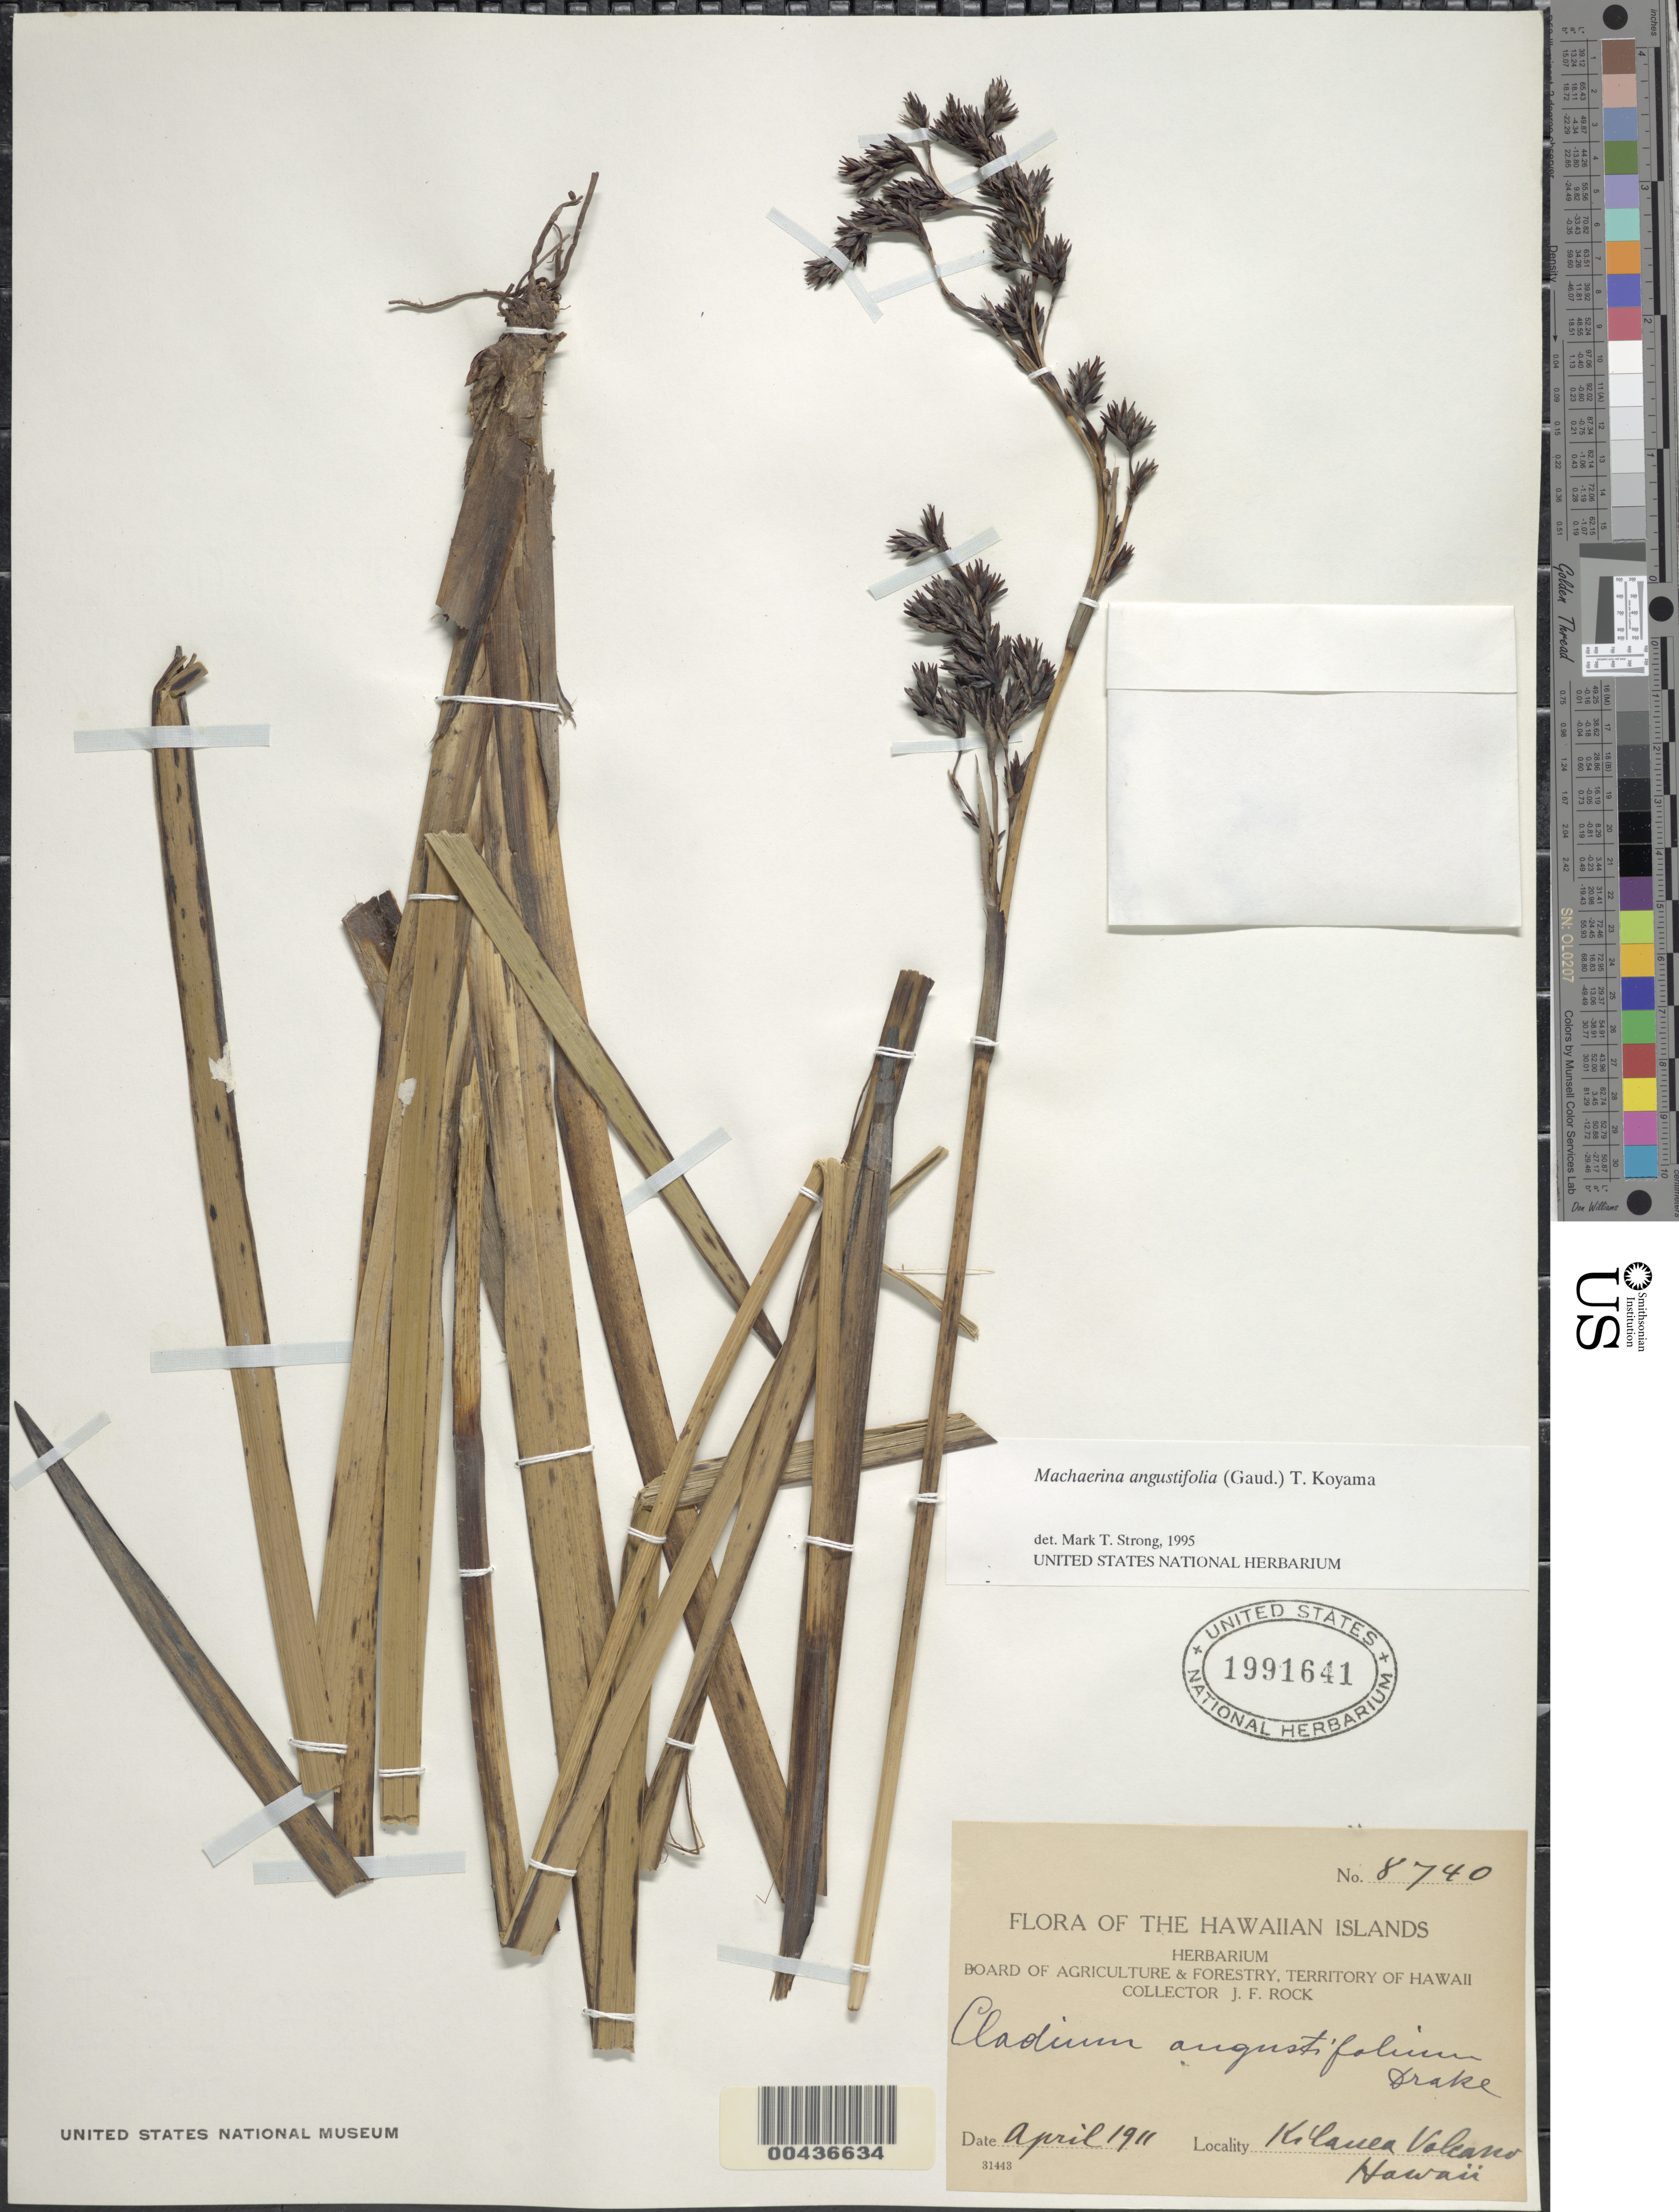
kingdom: Plantae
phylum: Tracheophyta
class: Liliopsida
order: Poales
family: Cyperaceae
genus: Machaerina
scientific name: Machaerina angustifolia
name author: (Gaudich.) T. Koyama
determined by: Strong, M. T., (US), Smithsonian Institution - National Museum of Natural History (UNITED STATES)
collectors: J. F. Rock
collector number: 8740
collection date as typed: Apr 1911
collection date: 1911-04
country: United States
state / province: Hawaii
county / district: Hawaii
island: Hawaii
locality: Kolauea Valley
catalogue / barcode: US 1991641